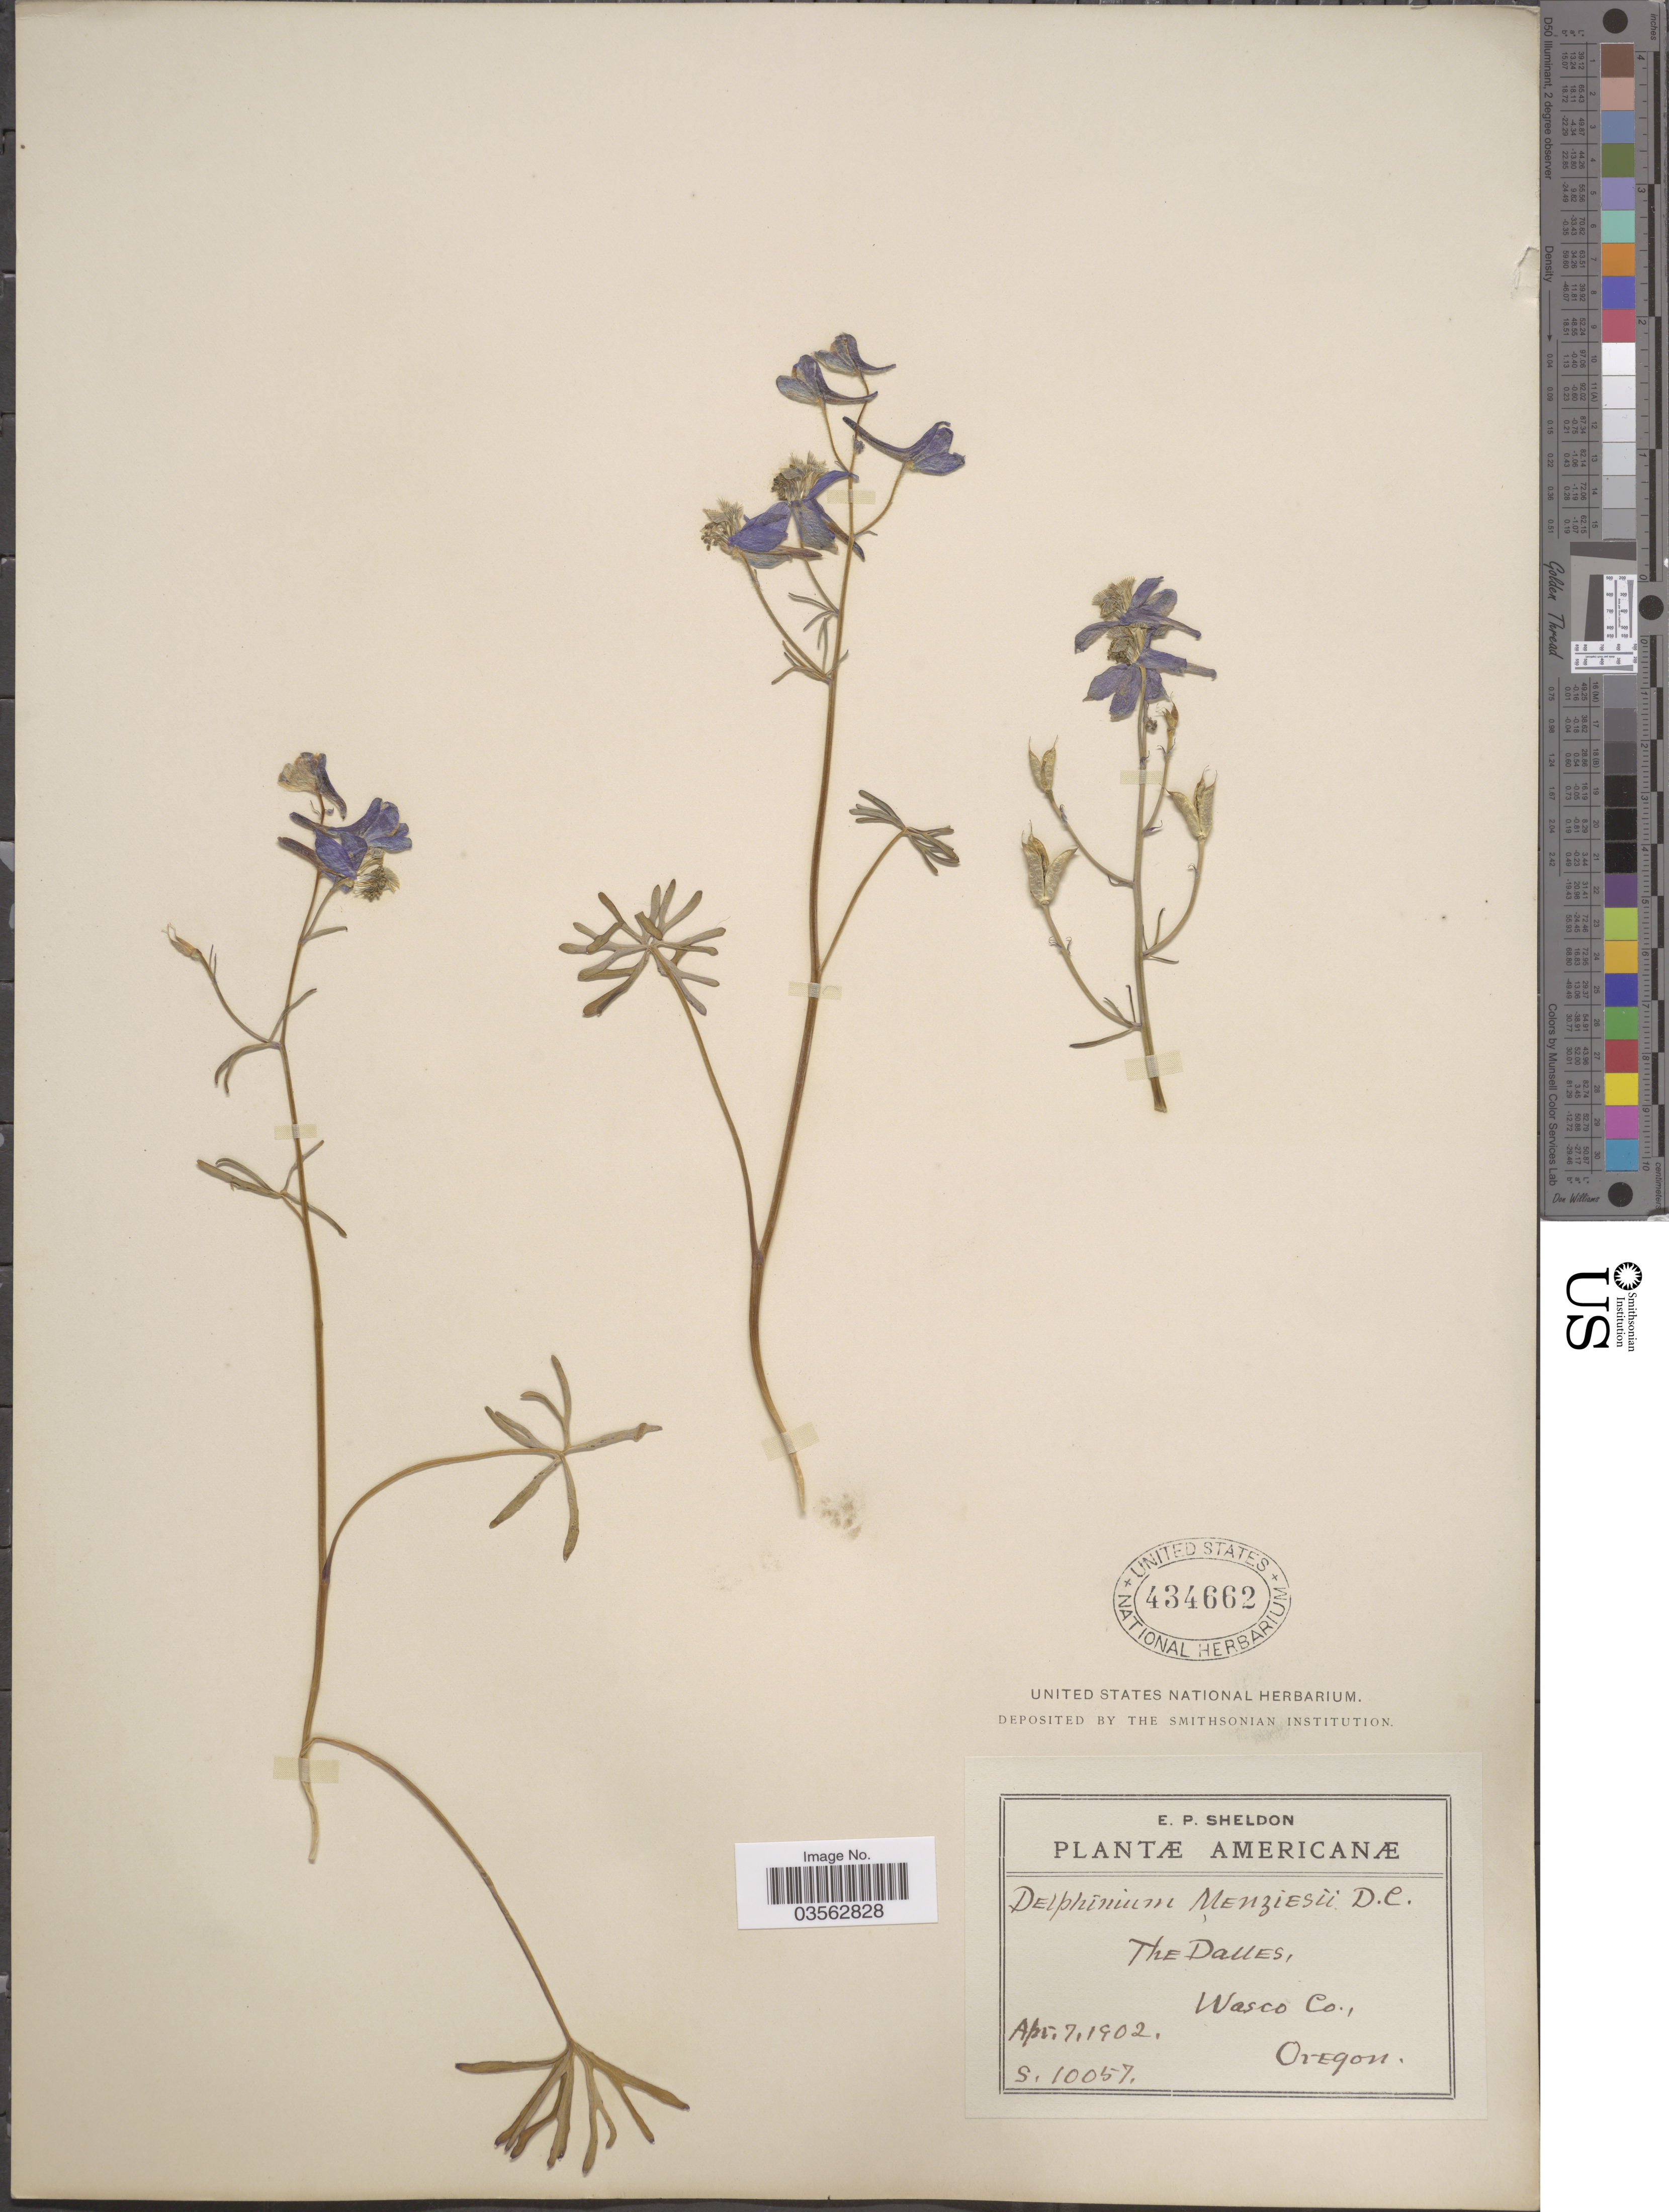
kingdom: Plantae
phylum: Tracheophyta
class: Magnoliopsida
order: Ranunculales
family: Ranunculaceae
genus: Delphinium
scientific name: Delphinium columbianum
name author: Greene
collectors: E. P. Sheldon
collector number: S.10057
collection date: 1902-04-07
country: United States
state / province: Oregon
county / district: Wasco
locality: The Dalles, Wasco Co.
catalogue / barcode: US 434662